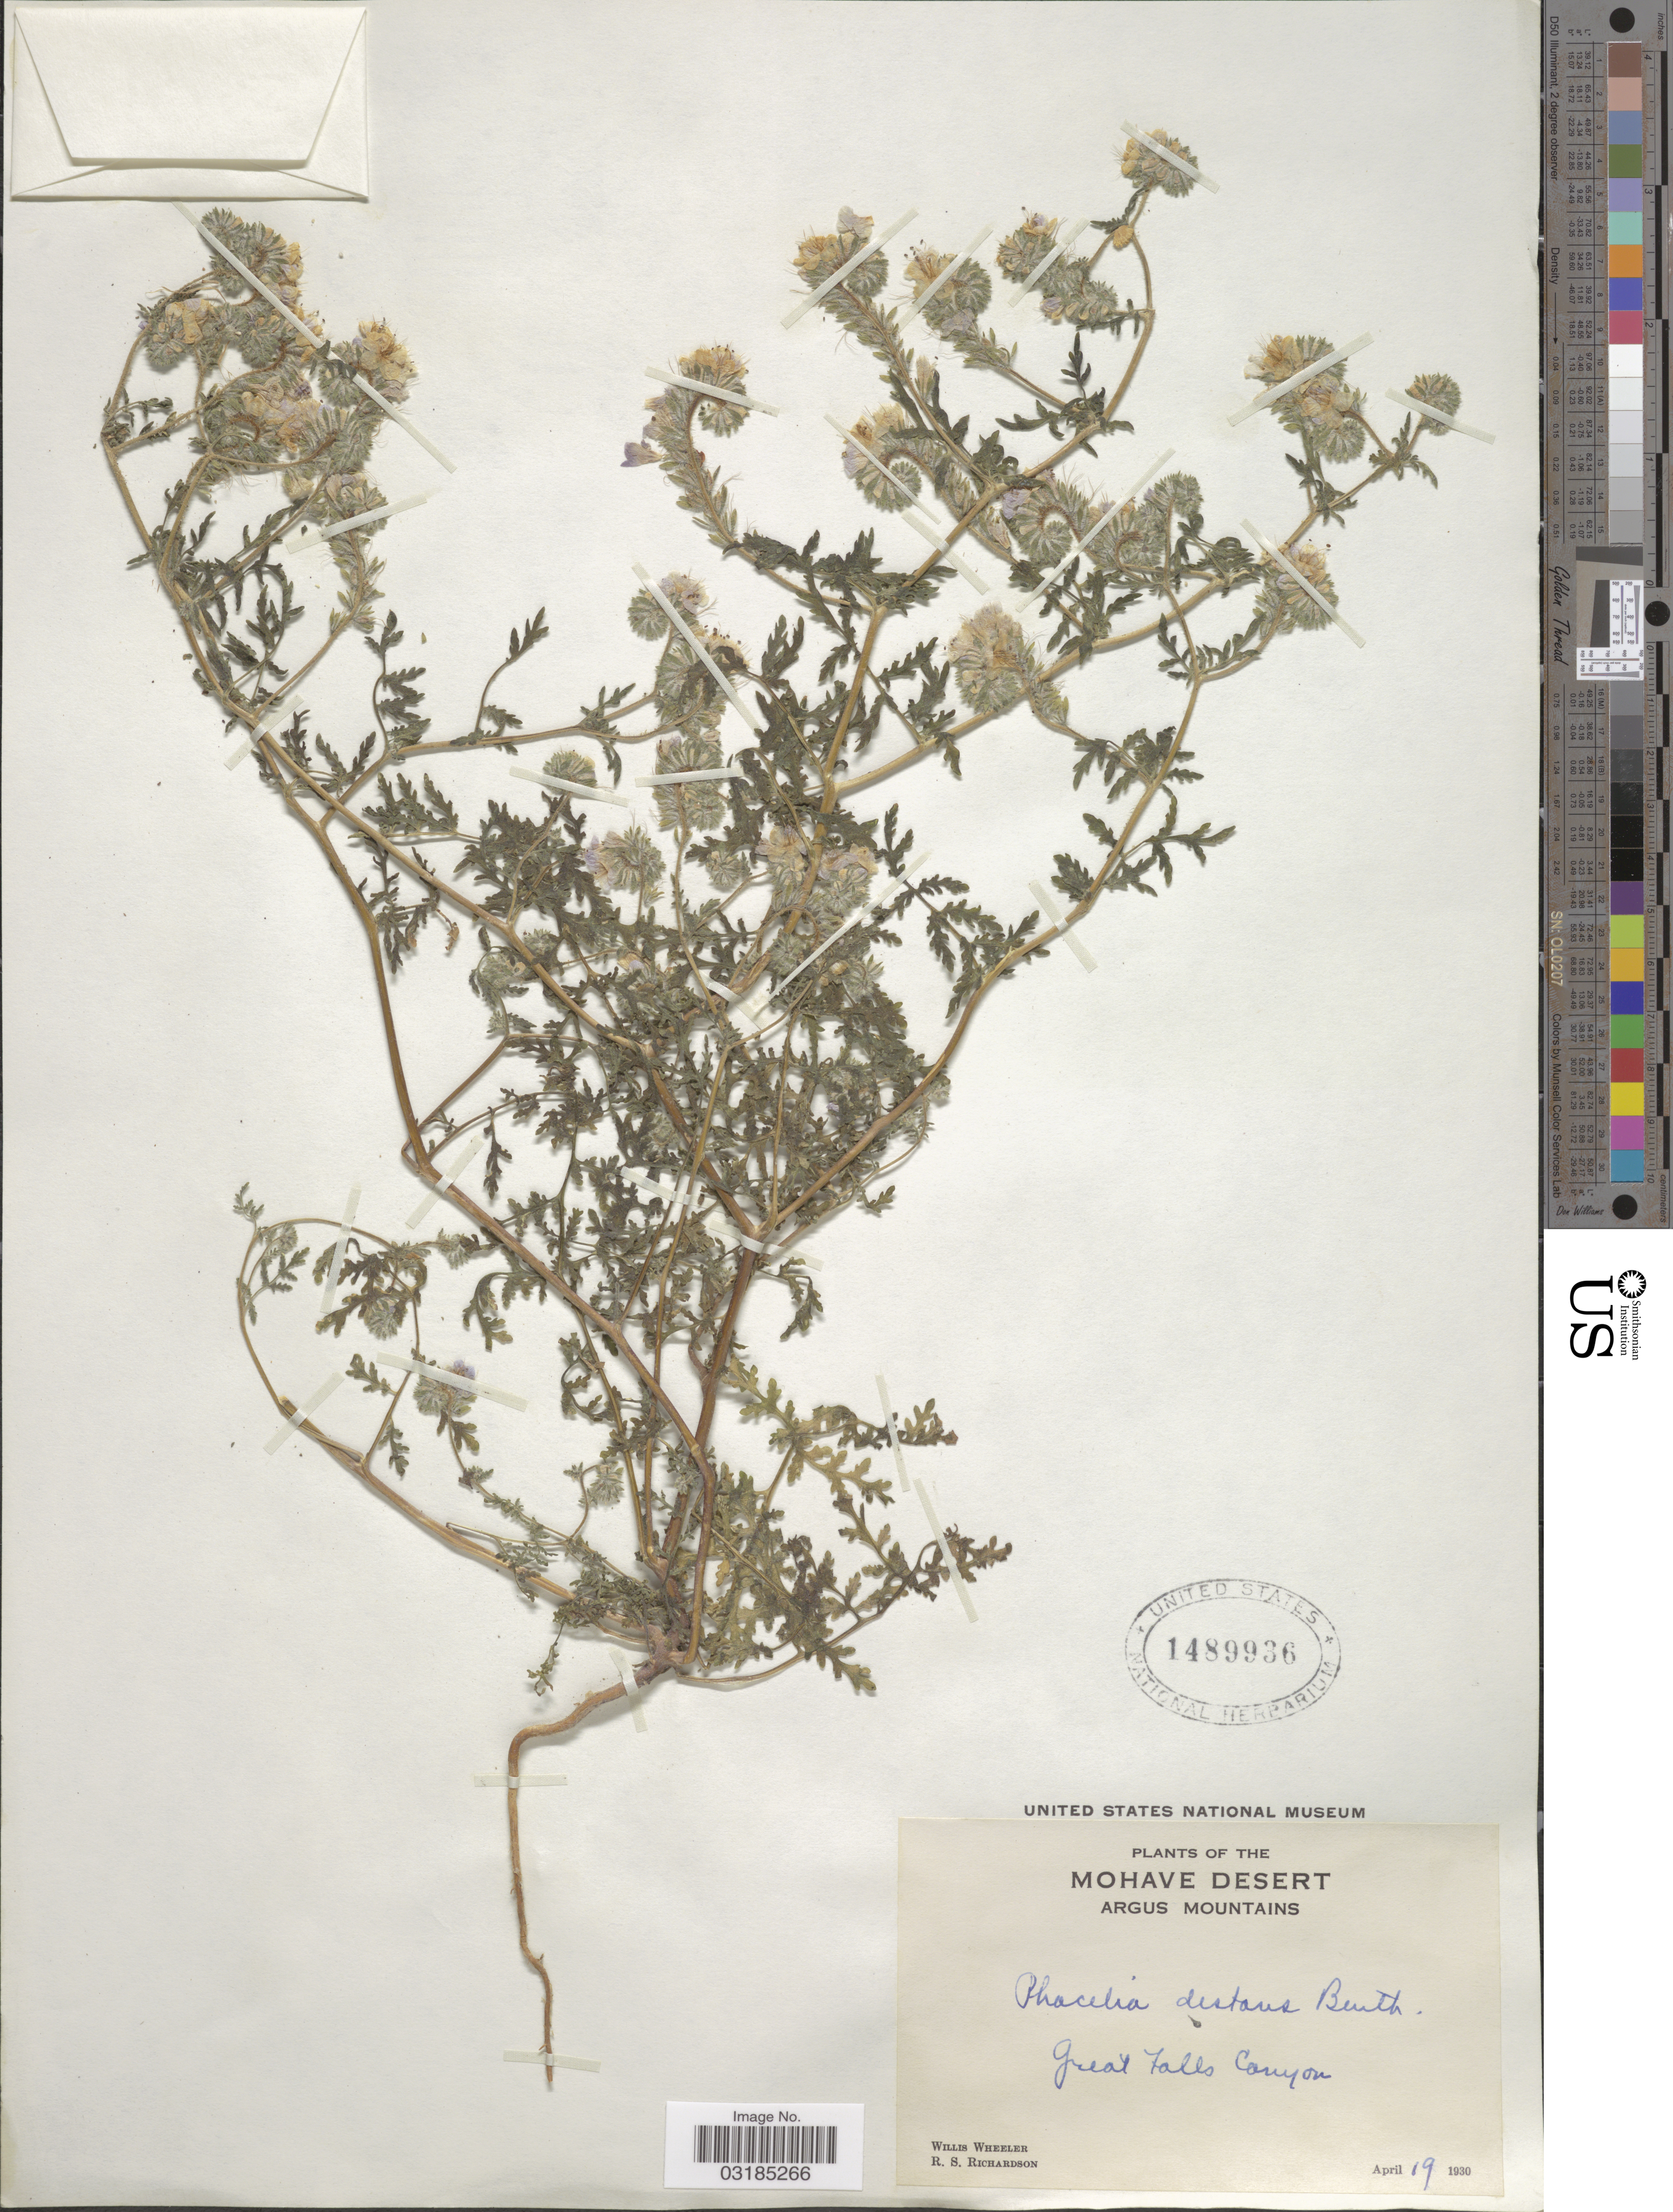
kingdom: Plantae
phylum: Tracheophyta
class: Magnoliopsida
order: Boraginales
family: Hydrophyllaceae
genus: Phacelia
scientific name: Phacelia distans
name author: Benth.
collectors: W. Wheeler & R. Richardson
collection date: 1930-04-19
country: United States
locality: The Mohave Desert. Argus Mountains. Great Falls Canyon.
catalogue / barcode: US 1489936